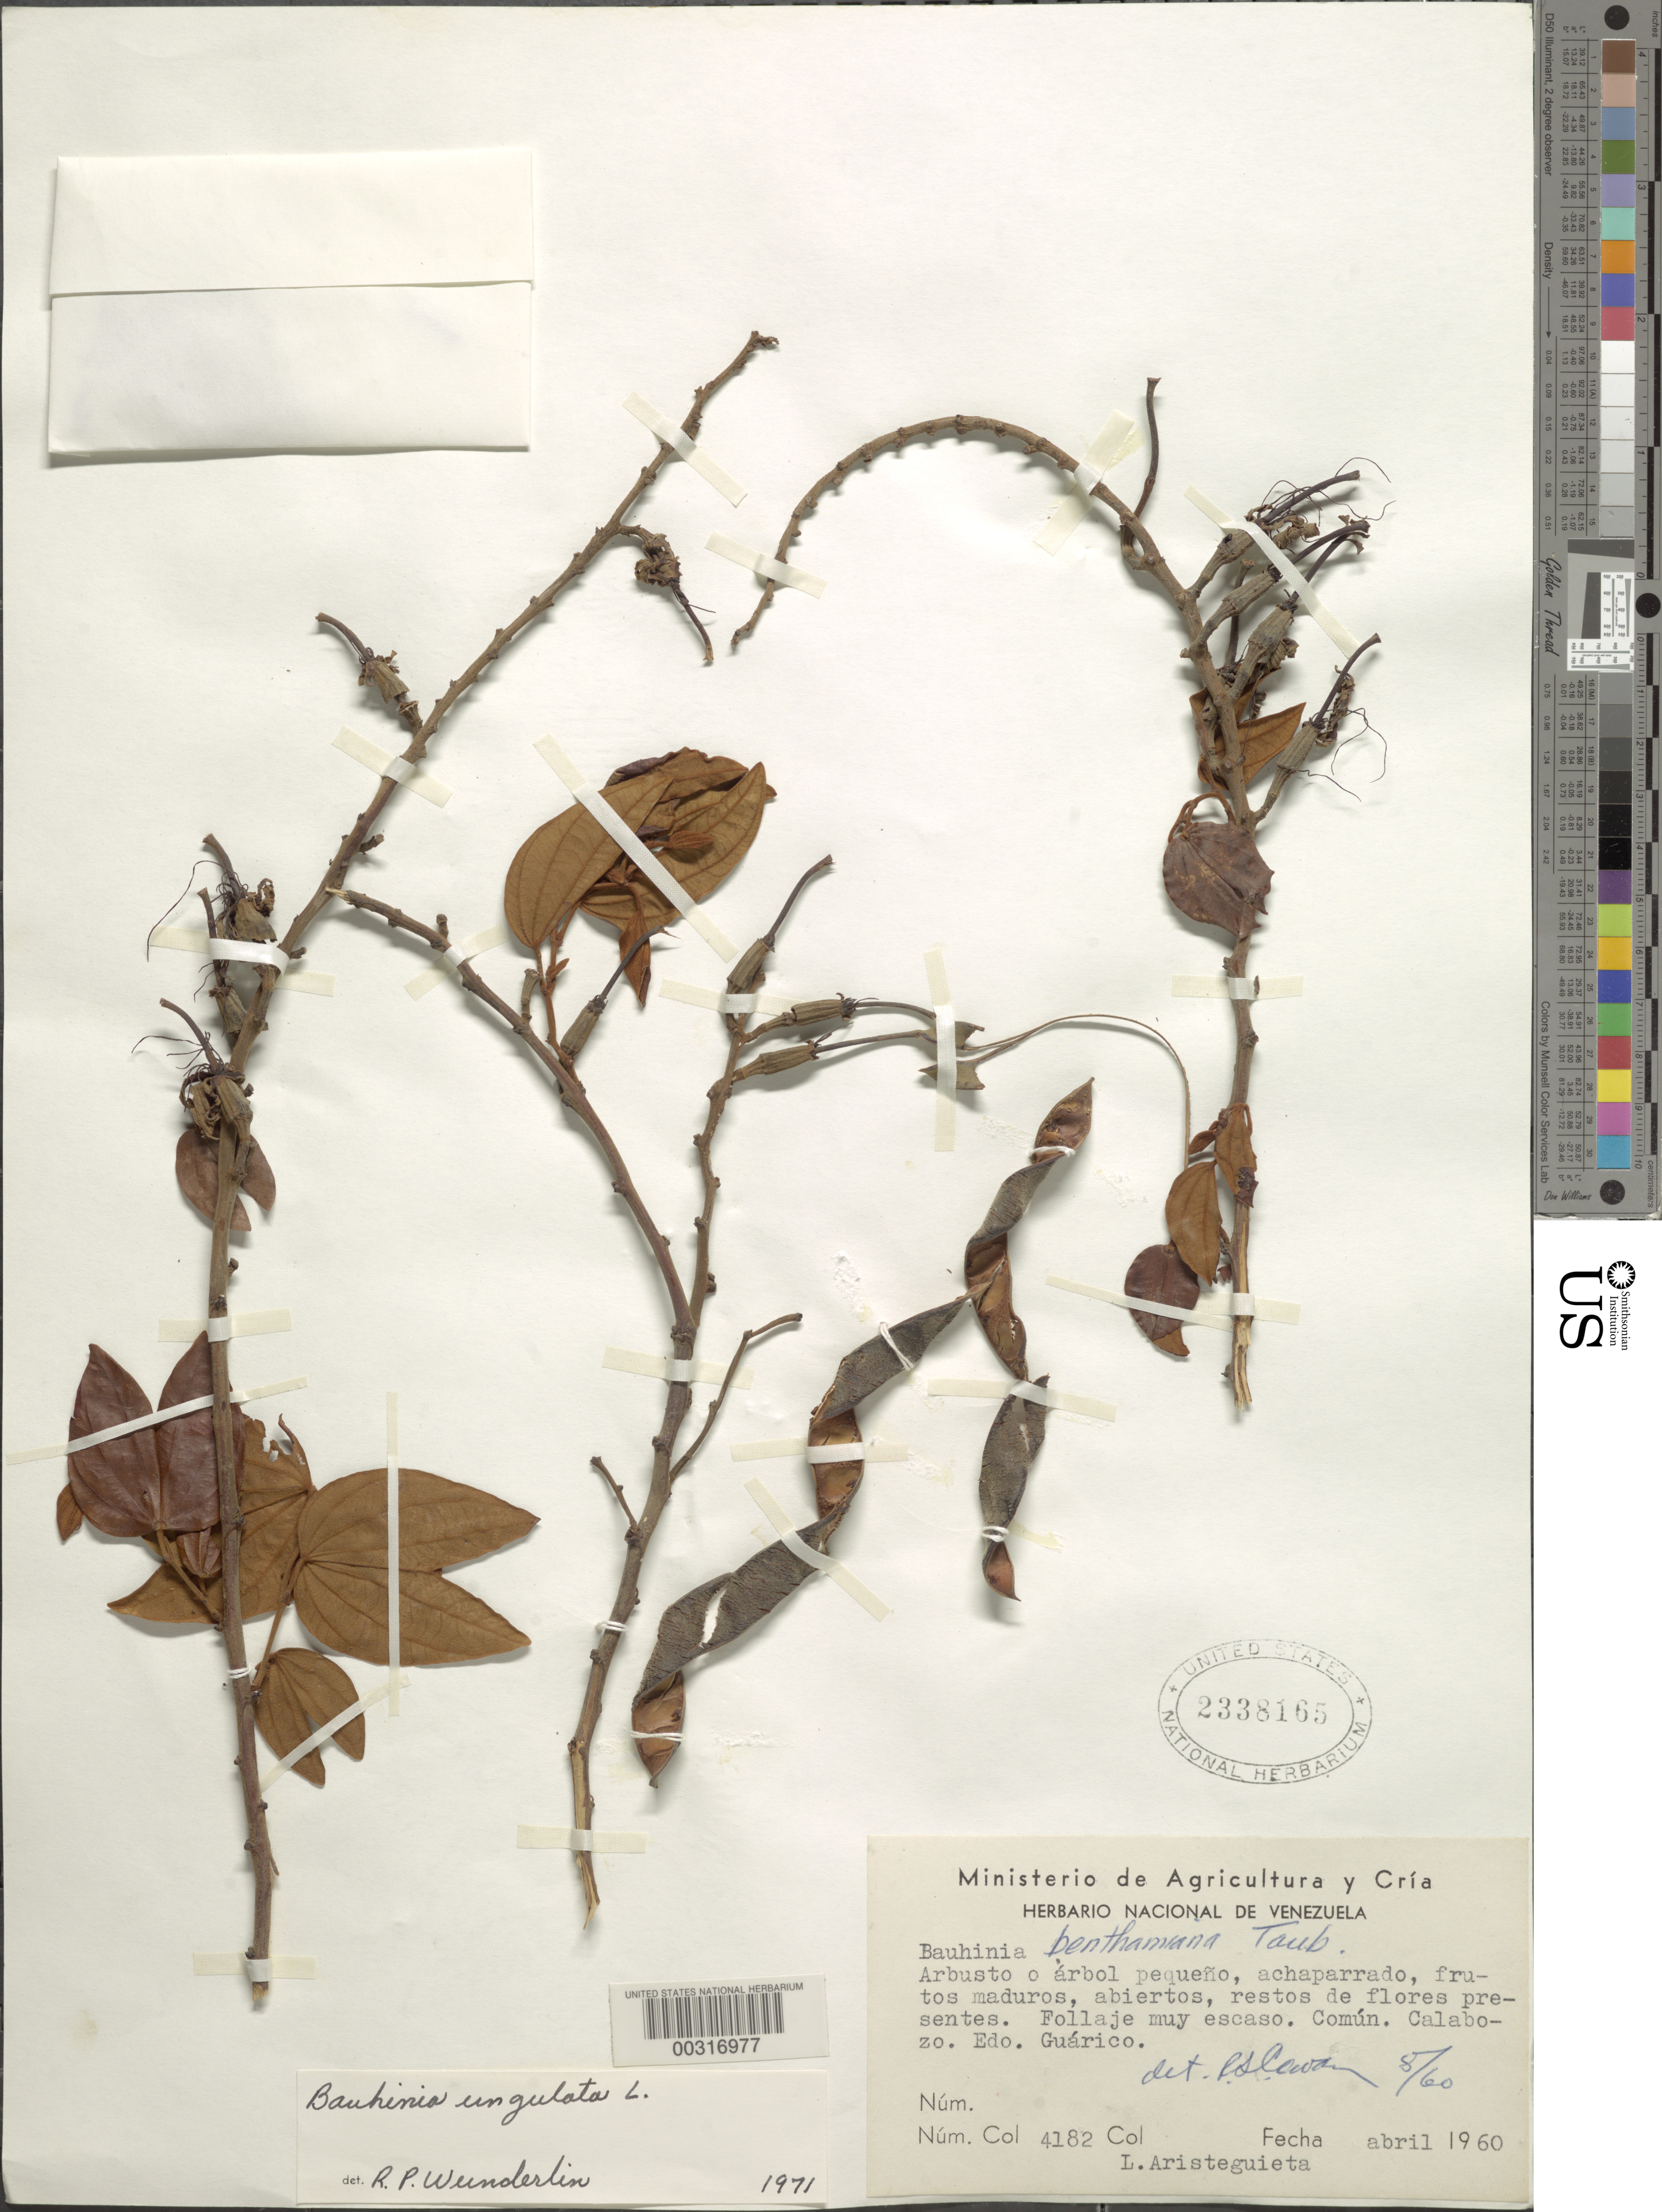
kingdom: Plantae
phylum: Tracheophyta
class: Magnoliopsida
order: Fabales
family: Fabaceae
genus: Bauhinia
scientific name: Bauhinia ungulata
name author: L.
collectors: L. Aristeguieta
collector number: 4182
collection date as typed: Apr 1960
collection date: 1960-04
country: Venezuela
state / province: Guárico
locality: Comun. calabozo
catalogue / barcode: US 2338165